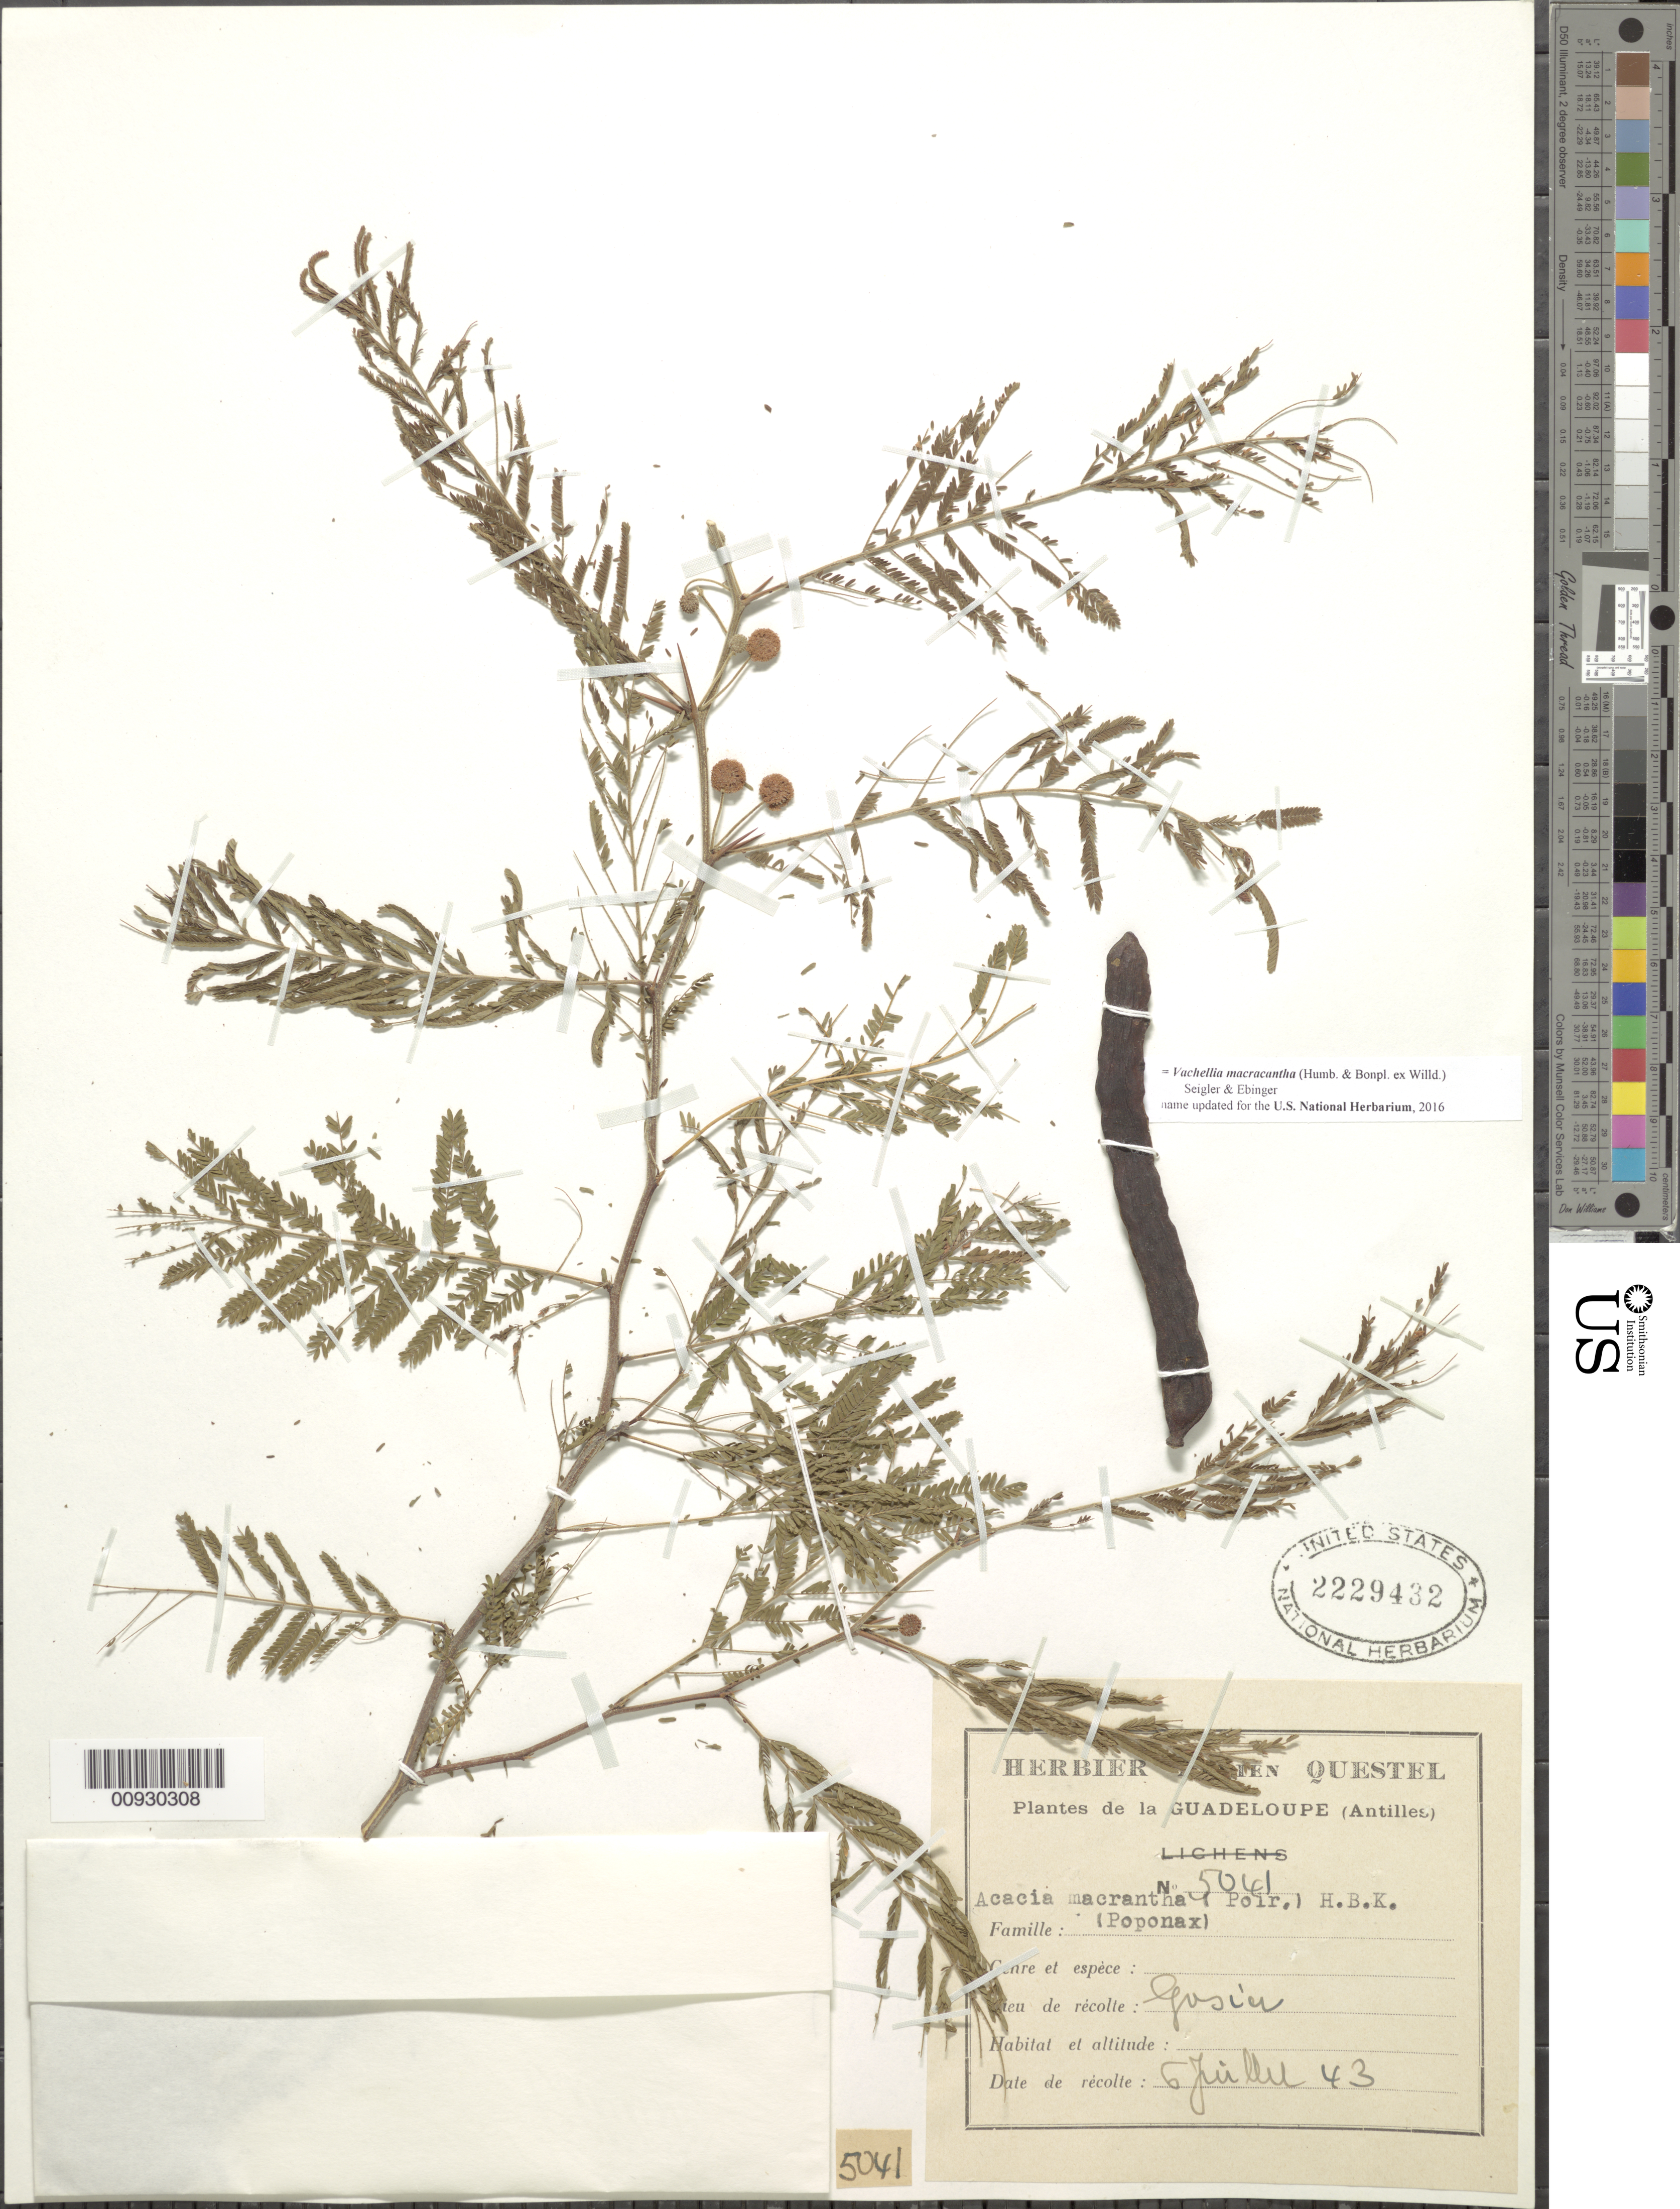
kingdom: Plantae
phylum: Tracheophyta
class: Magnoliopsida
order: Fabales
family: Fabaceae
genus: Vachellia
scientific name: Vachellia macracantha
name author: (Humb. & Bonpl. ex Willd.) Seigler & Ebinger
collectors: A. Questel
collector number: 5041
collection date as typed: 06 Jul 1943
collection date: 1943-07-06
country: Guadeloupe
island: Basse Terre [Guadeloupe]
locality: Gosier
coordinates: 0 N, 0 E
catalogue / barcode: US 2229432